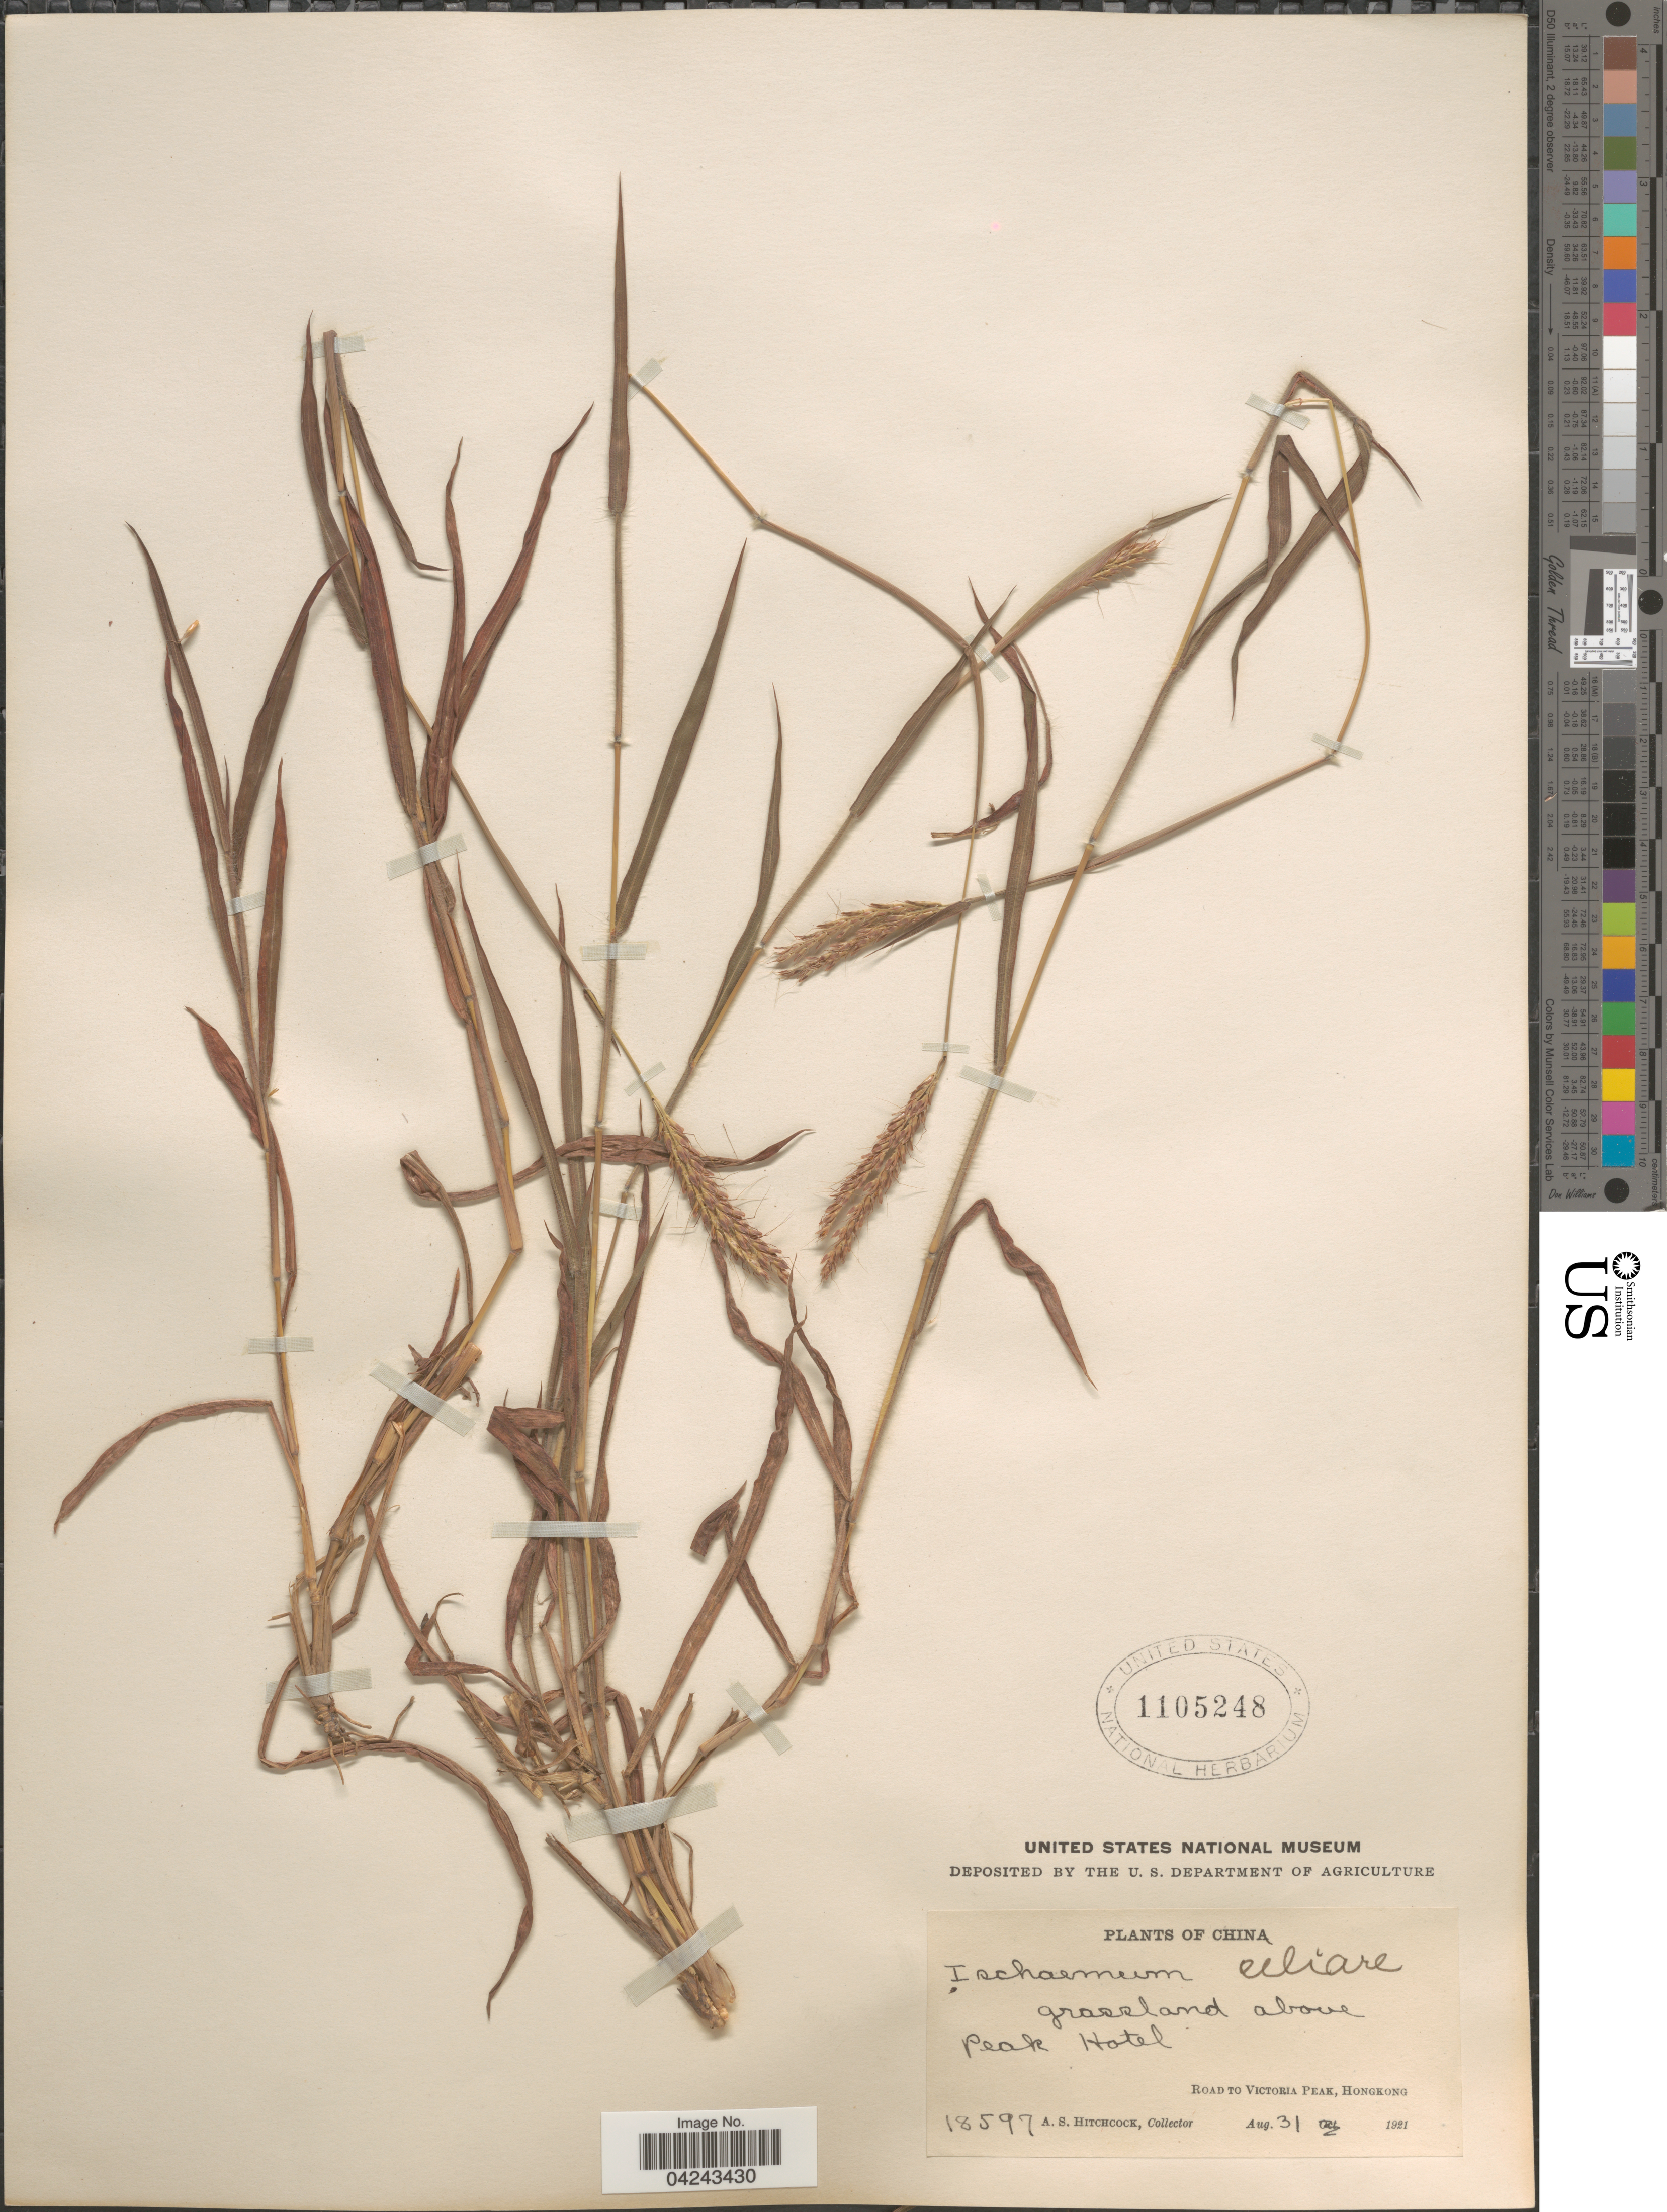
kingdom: Plantae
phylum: Tracheophyta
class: Liliopsida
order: Poales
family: Poaceae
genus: Ischaemum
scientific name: Ischaemum ciliare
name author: Retz.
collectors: A. S. Hitchcock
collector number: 18597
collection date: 1921-08-31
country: China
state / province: Hong Kong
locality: Grassland above Peak Hotel. Road to Victoria Peak, Hongkong.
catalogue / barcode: US 1105248